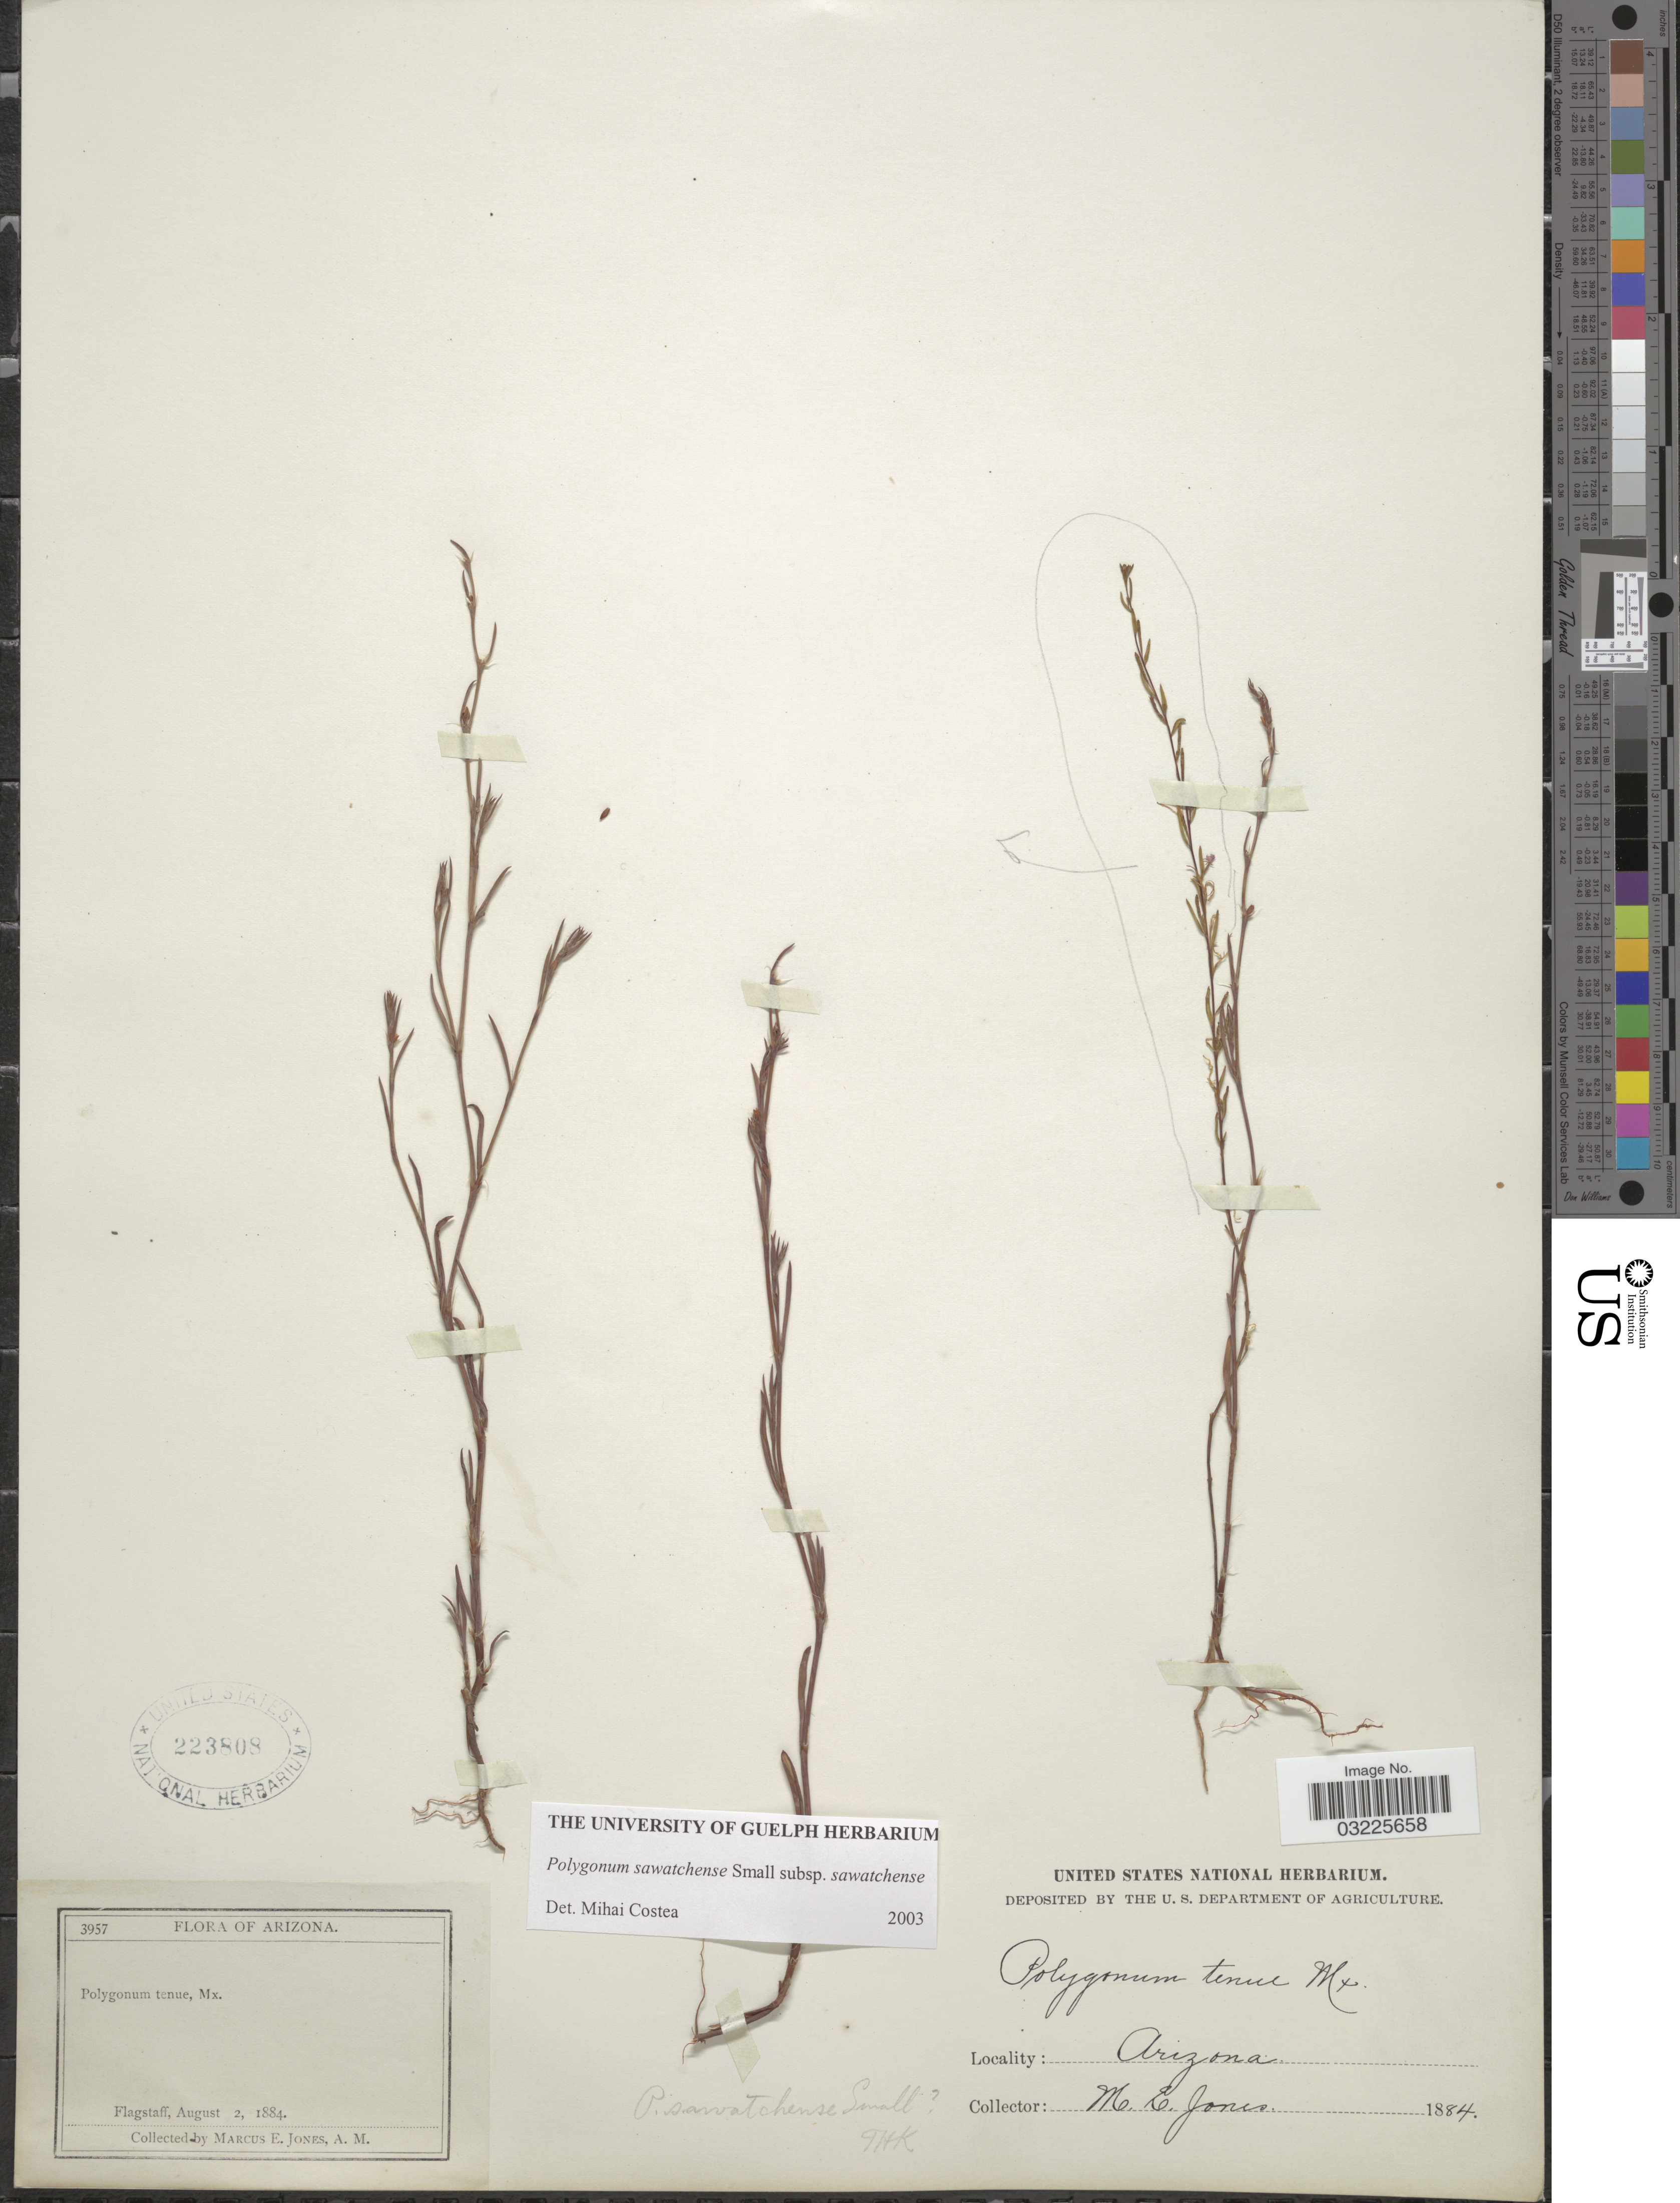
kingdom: Plantae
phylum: Tracheophyta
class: Magnoliopsida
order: Caryophyllales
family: Polygonaceae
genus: Polygonum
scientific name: Polygonum sawatchense subsp. sawatchense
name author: Small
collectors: M. E. Jones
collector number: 3957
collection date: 1884-08-02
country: United States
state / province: Arizona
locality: Flagstaff.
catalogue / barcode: US 223808